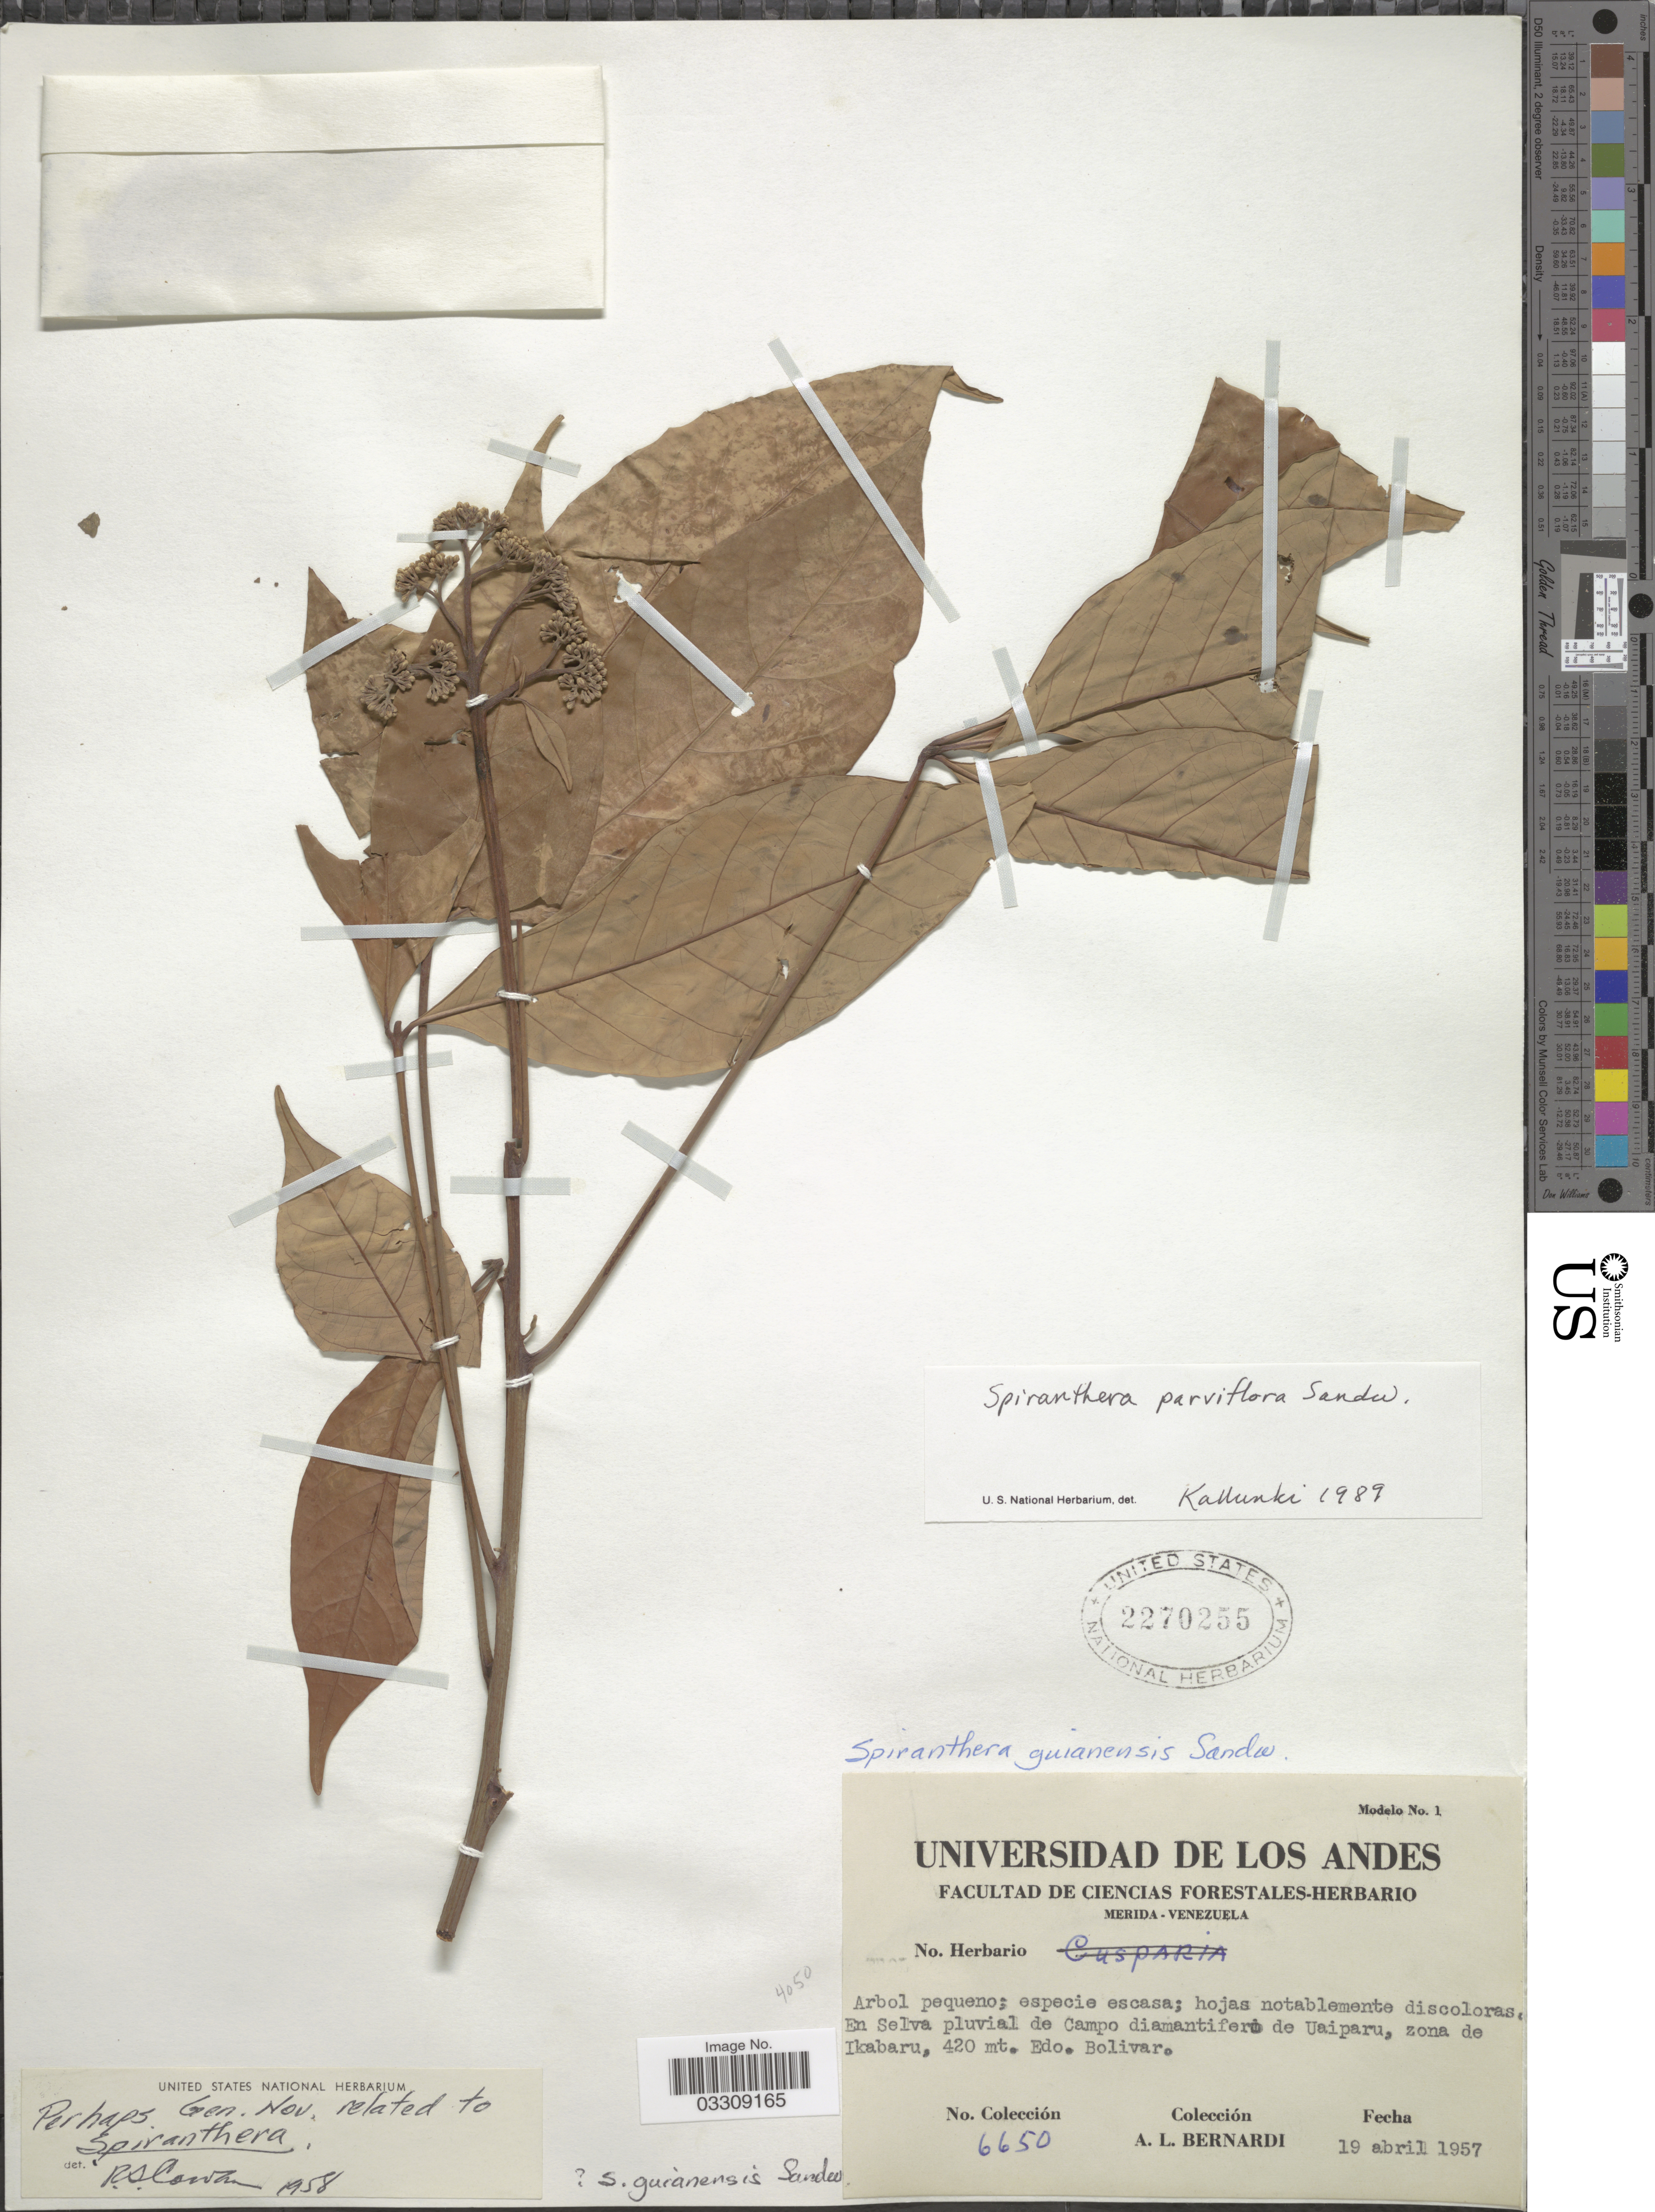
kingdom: Plantae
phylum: Tracheophyta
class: Magnoliopsida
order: Sapindales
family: Rutaceae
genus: Spiranthera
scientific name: Spiranthera parviflora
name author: Sandwith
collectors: A. L. Bernardi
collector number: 6650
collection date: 1957-04-19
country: Venezuela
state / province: Bolivar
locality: En Selva pluvial de Campo diamantifero de Uaiparu, zona de Ikabaru.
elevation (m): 420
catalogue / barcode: US 2270255